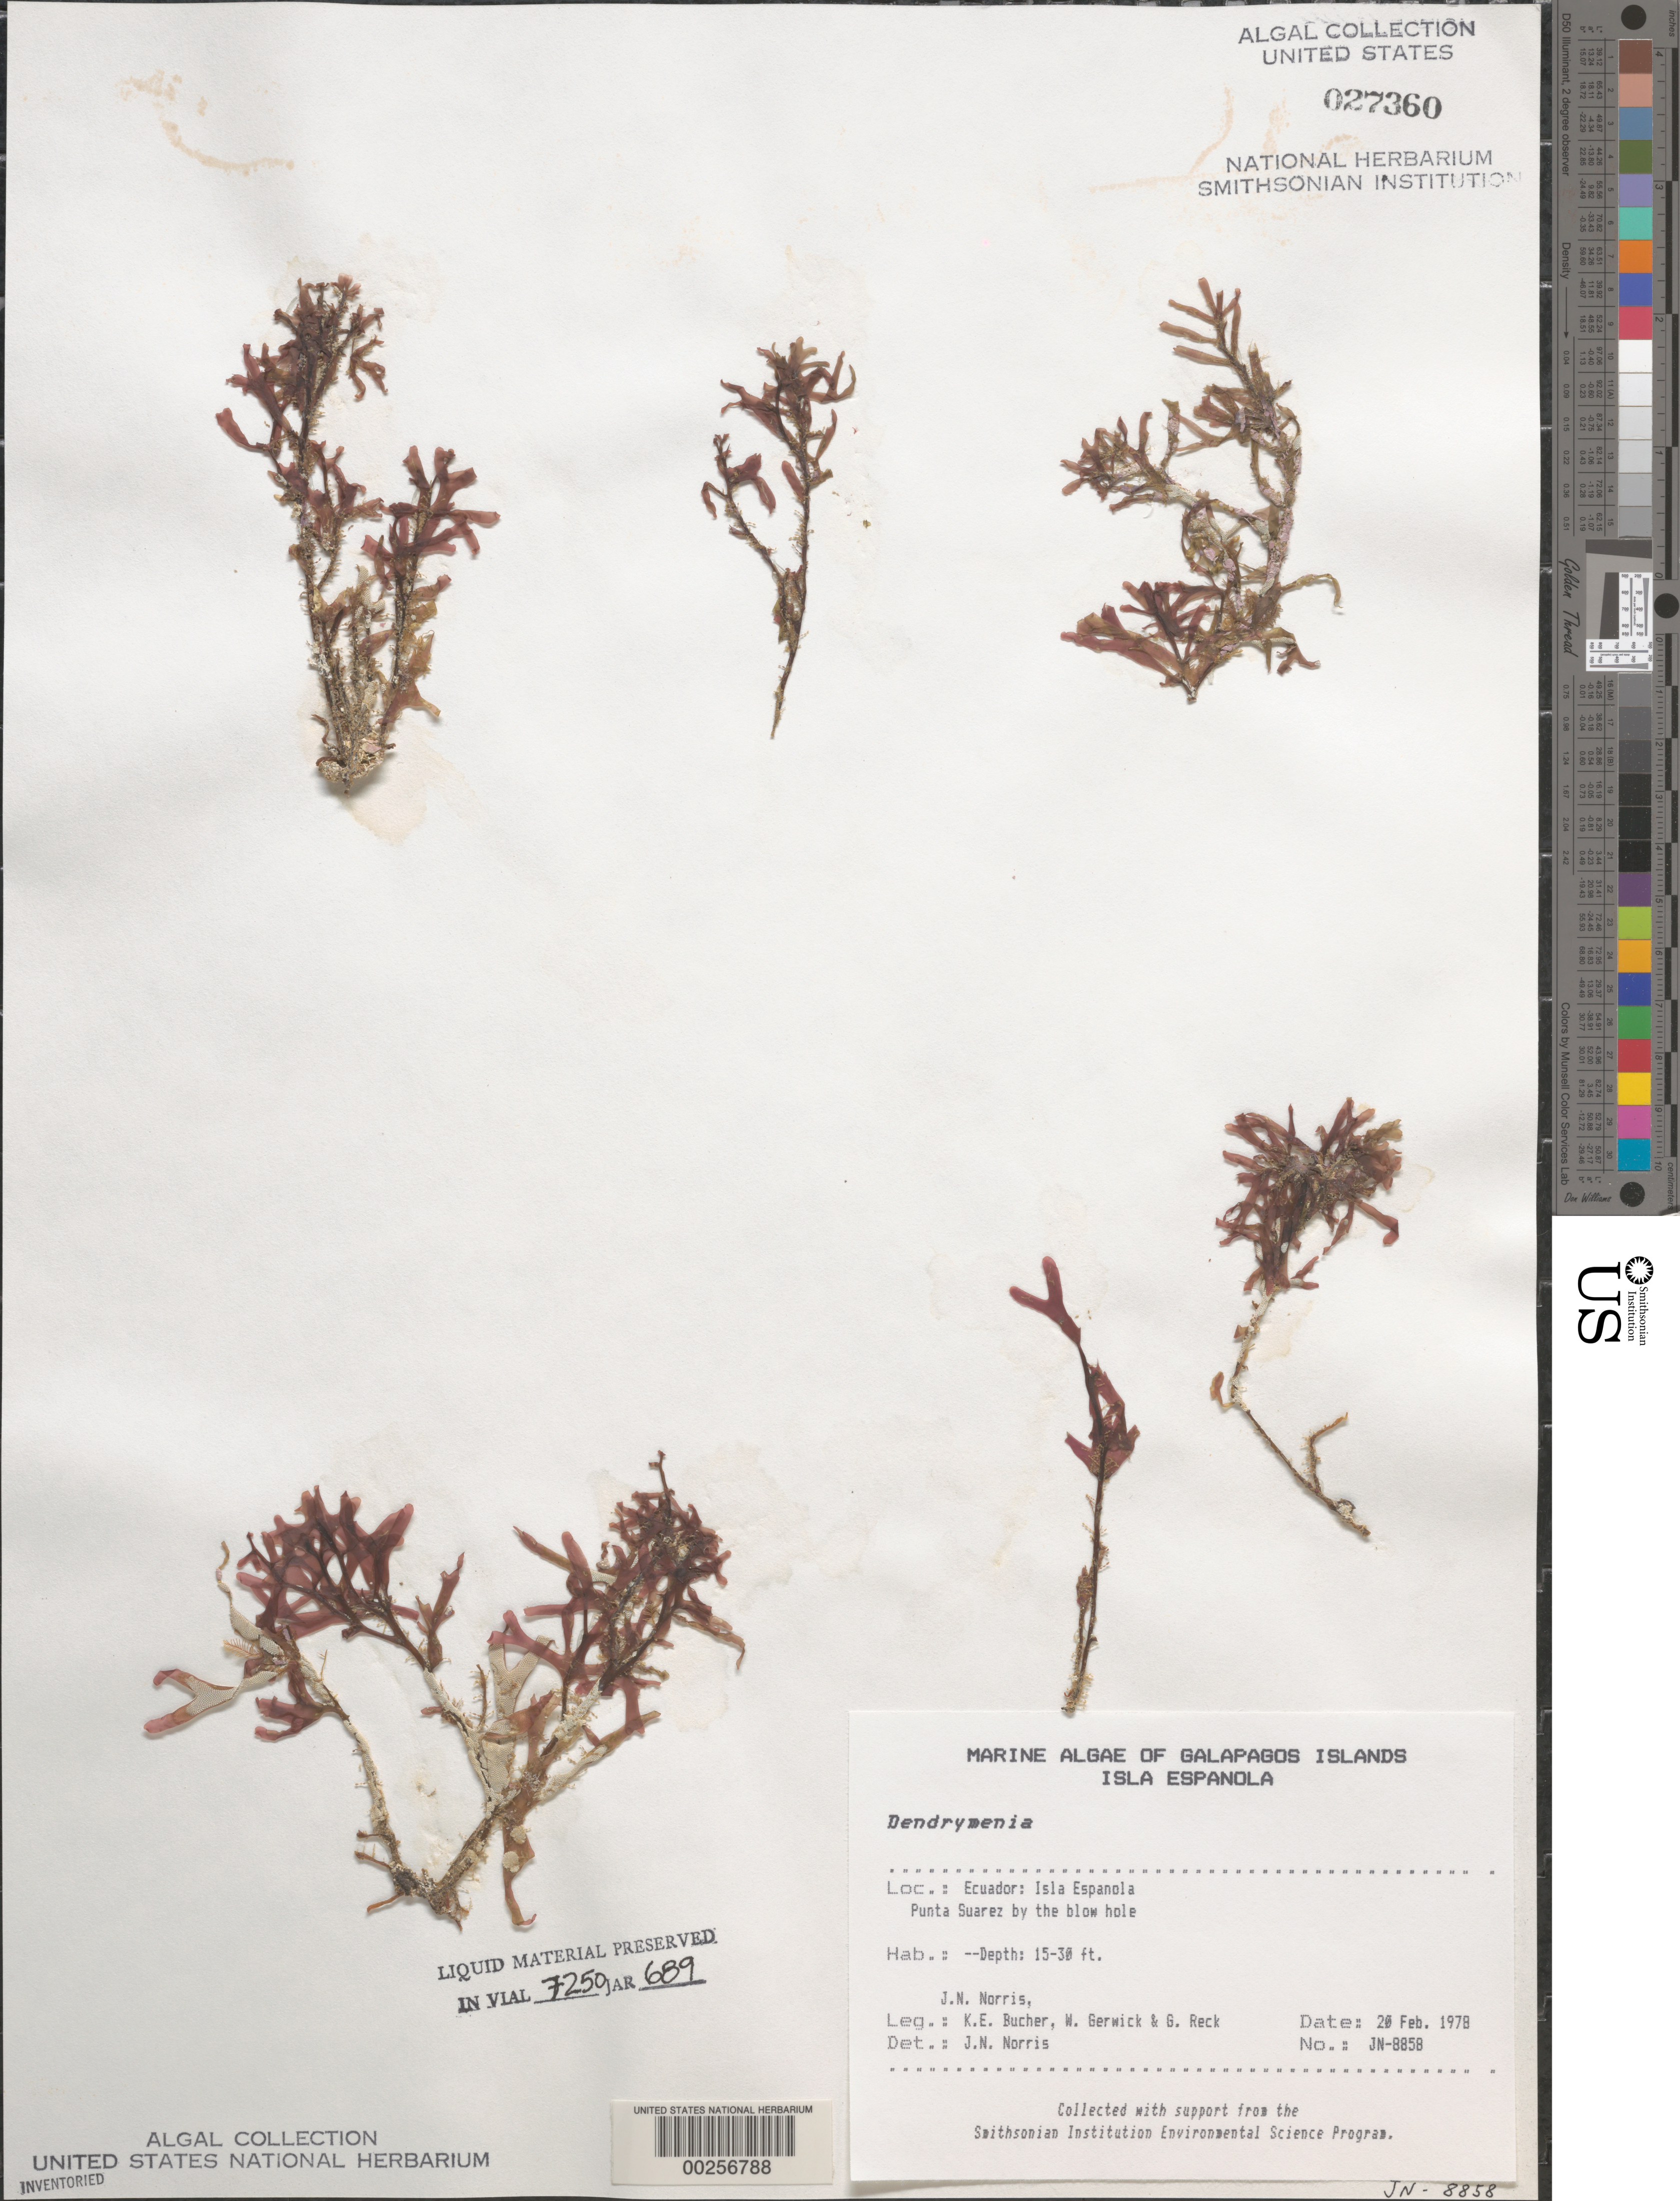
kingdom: Plantae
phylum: Rhodophyta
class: Florideophyceae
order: Rhodymeniales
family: Rhodymeniaceae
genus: Dendrymenia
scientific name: Dendrymenia sp.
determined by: Norris, James N.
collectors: J. N. Norris, K. E. Bucher, W. Gerwick & G. Reck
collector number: JN-8858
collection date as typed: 20 Feb 1978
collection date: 1978-02-20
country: Ecuador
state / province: Colón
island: Española [Hood]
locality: Punta Suarez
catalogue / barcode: US 27360